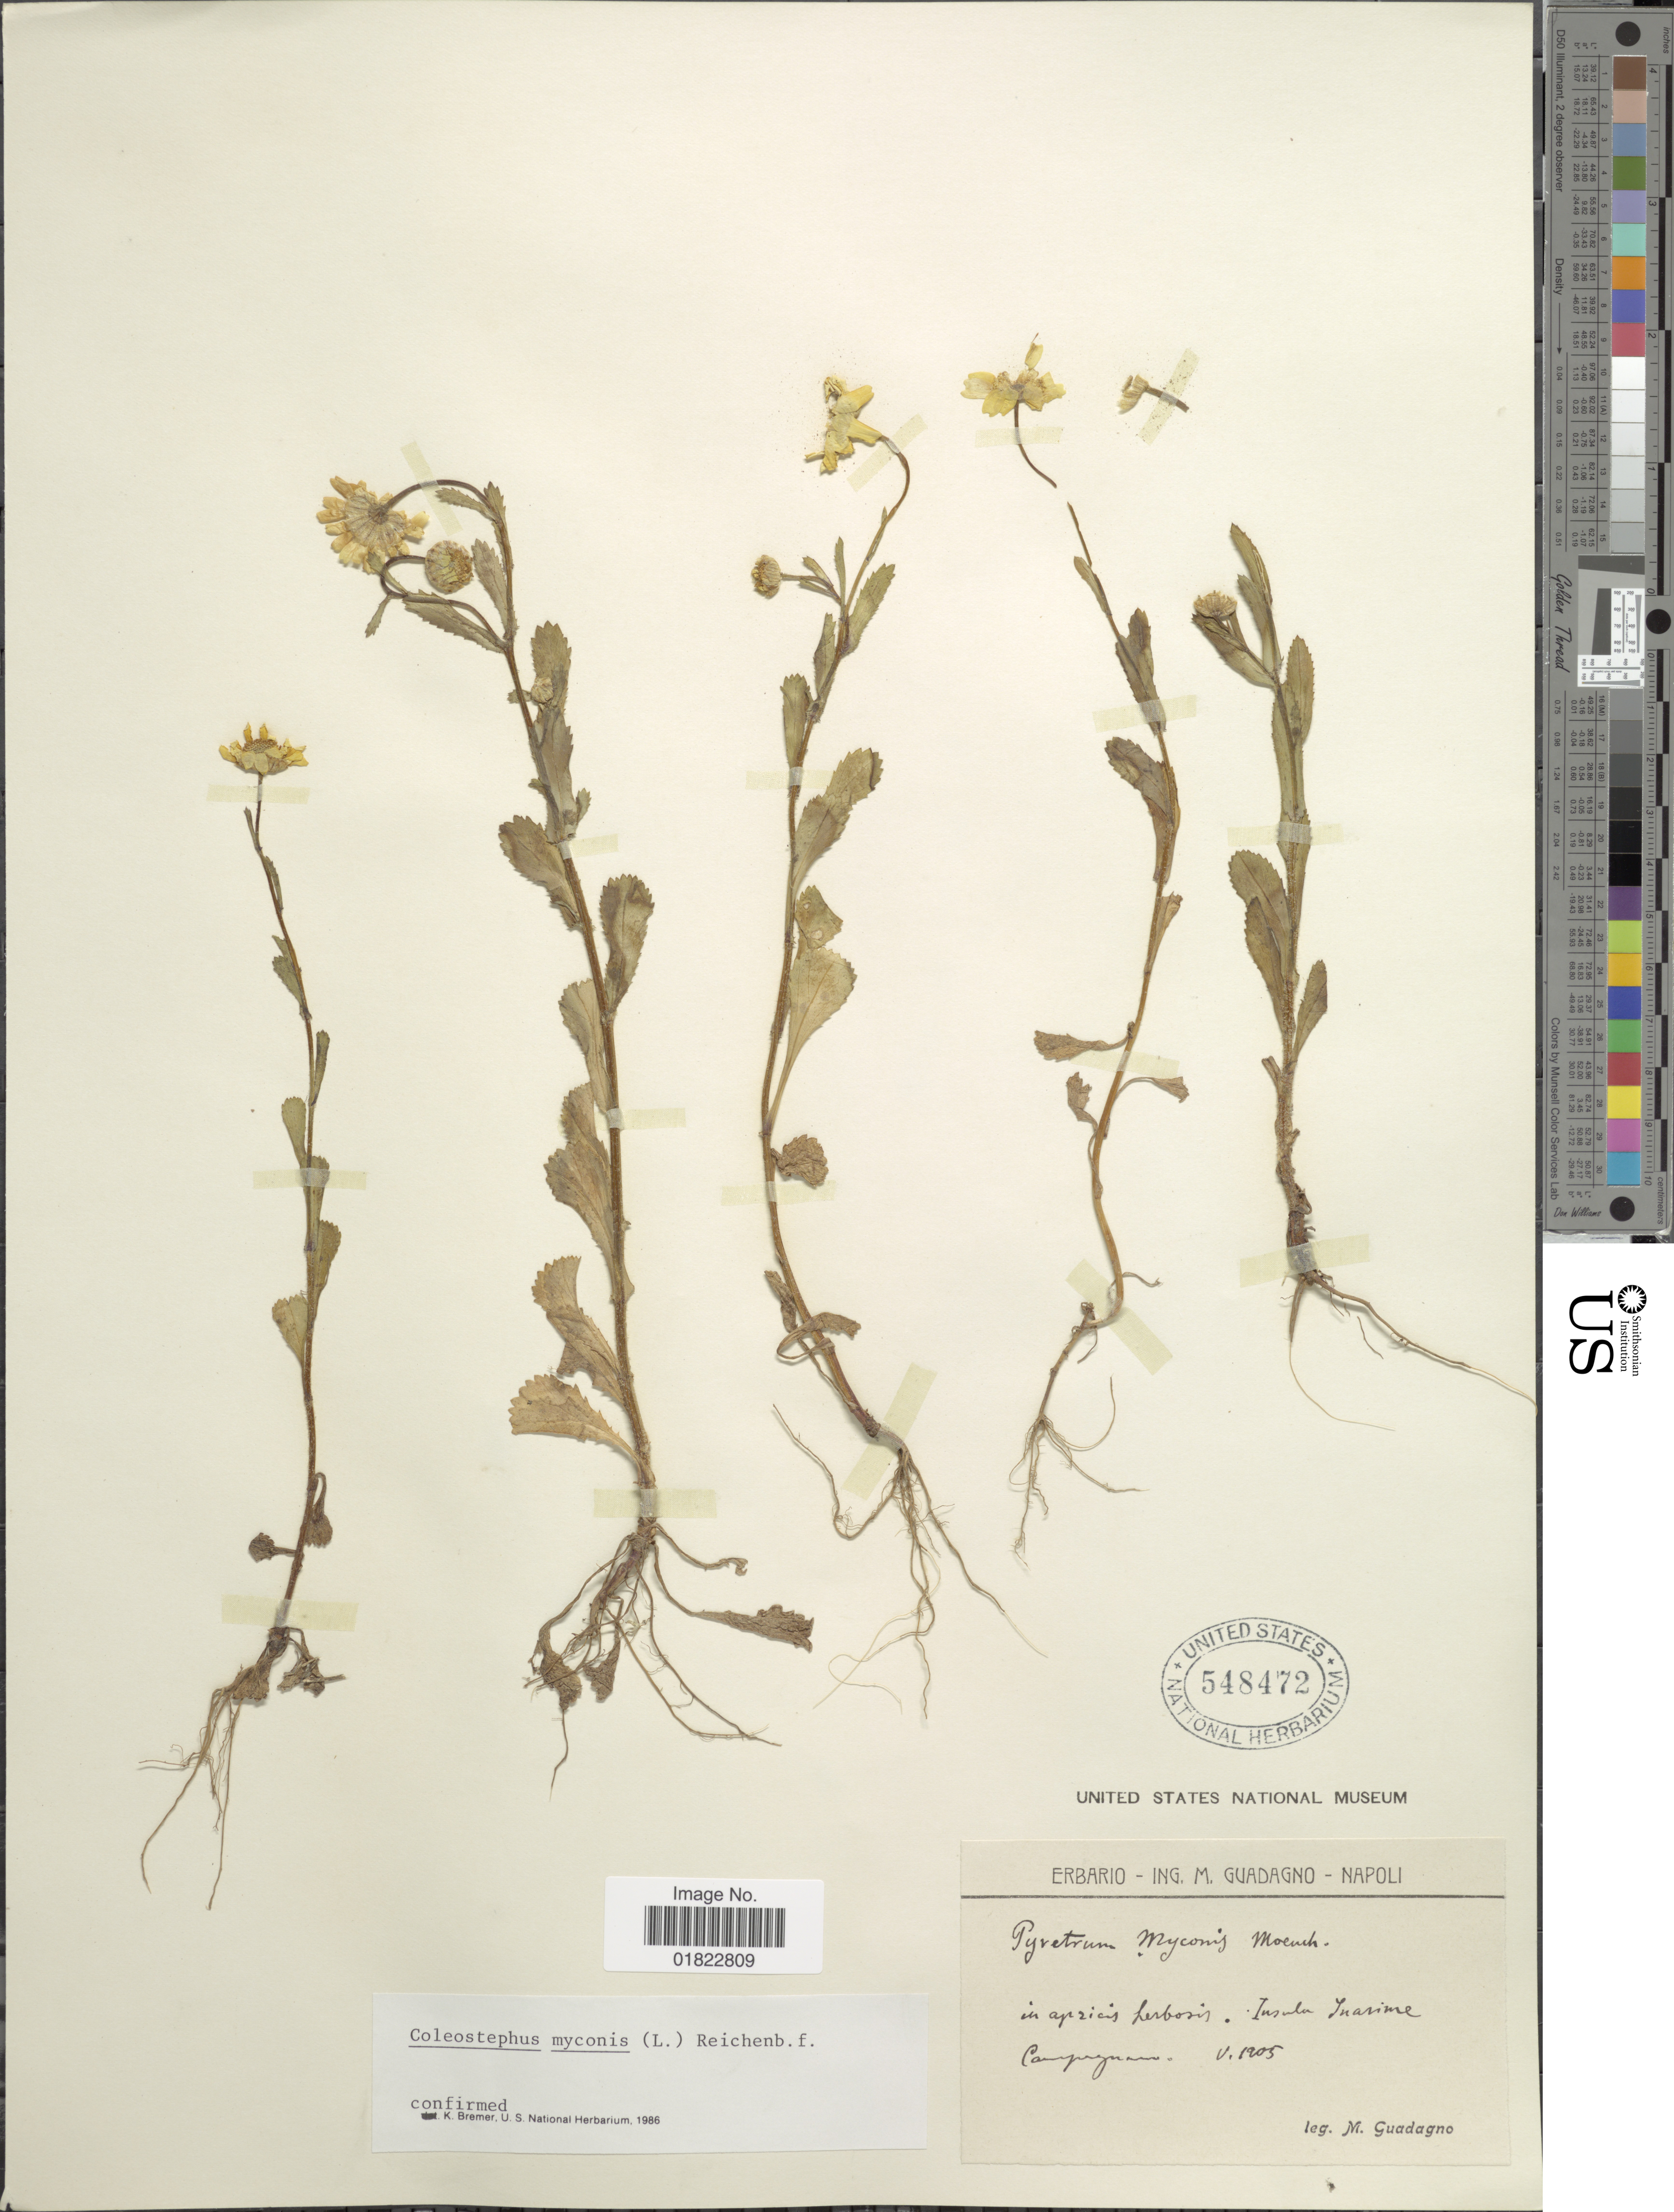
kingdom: Plantae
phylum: Tracheophyta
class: Magnoliopsida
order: Asterales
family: Asteraceae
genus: Coleostephus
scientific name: Coleostephus myconis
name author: (L.) Cass.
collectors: M. Guadagno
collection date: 1905-05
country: Italy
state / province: Campania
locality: In apricis herbosis, Insula Inarime, Campagnano.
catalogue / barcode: US 548472